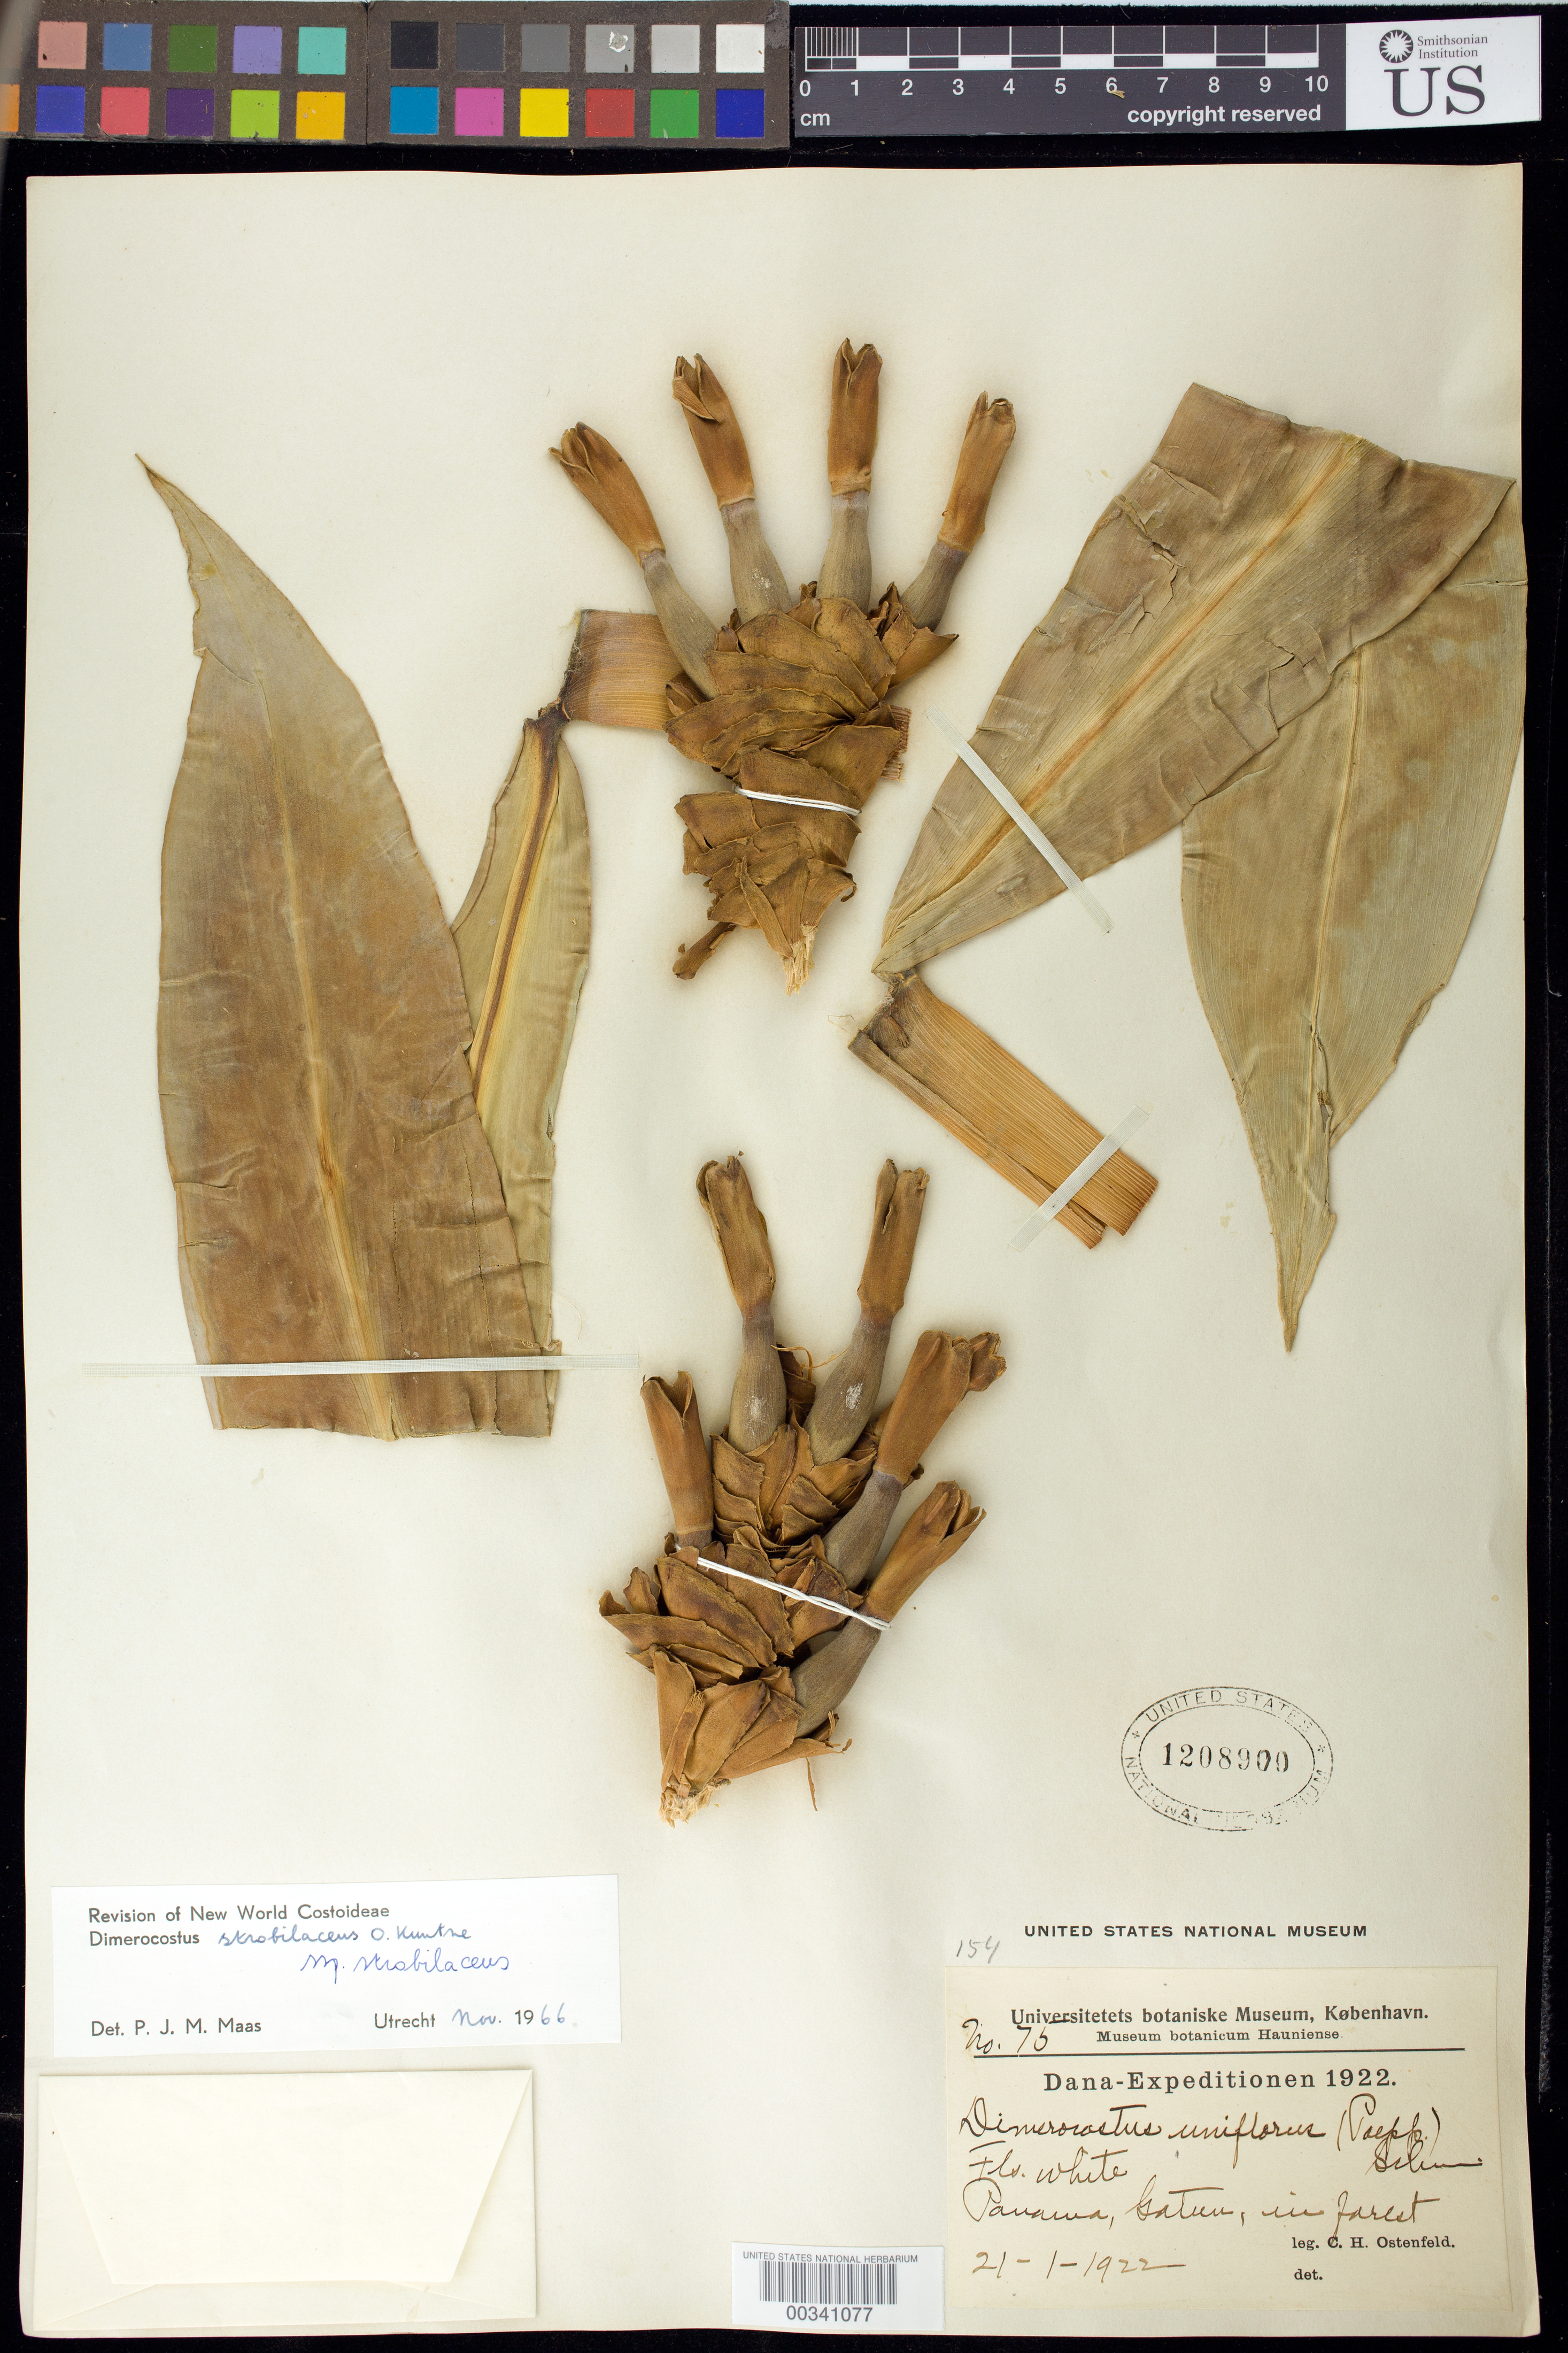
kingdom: Plantae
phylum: Tracheophyta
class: Liliopsida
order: Zingiberales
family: Costaceae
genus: Dimerocostus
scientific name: Dimerocostus strobilaceus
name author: Kuntze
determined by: Maas, Paul J. M.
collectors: C. E. H. Ostenfeld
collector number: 75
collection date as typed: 21 Jan 1922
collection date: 1922-01-21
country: Panama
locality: Gatun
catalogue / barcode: US 1208900